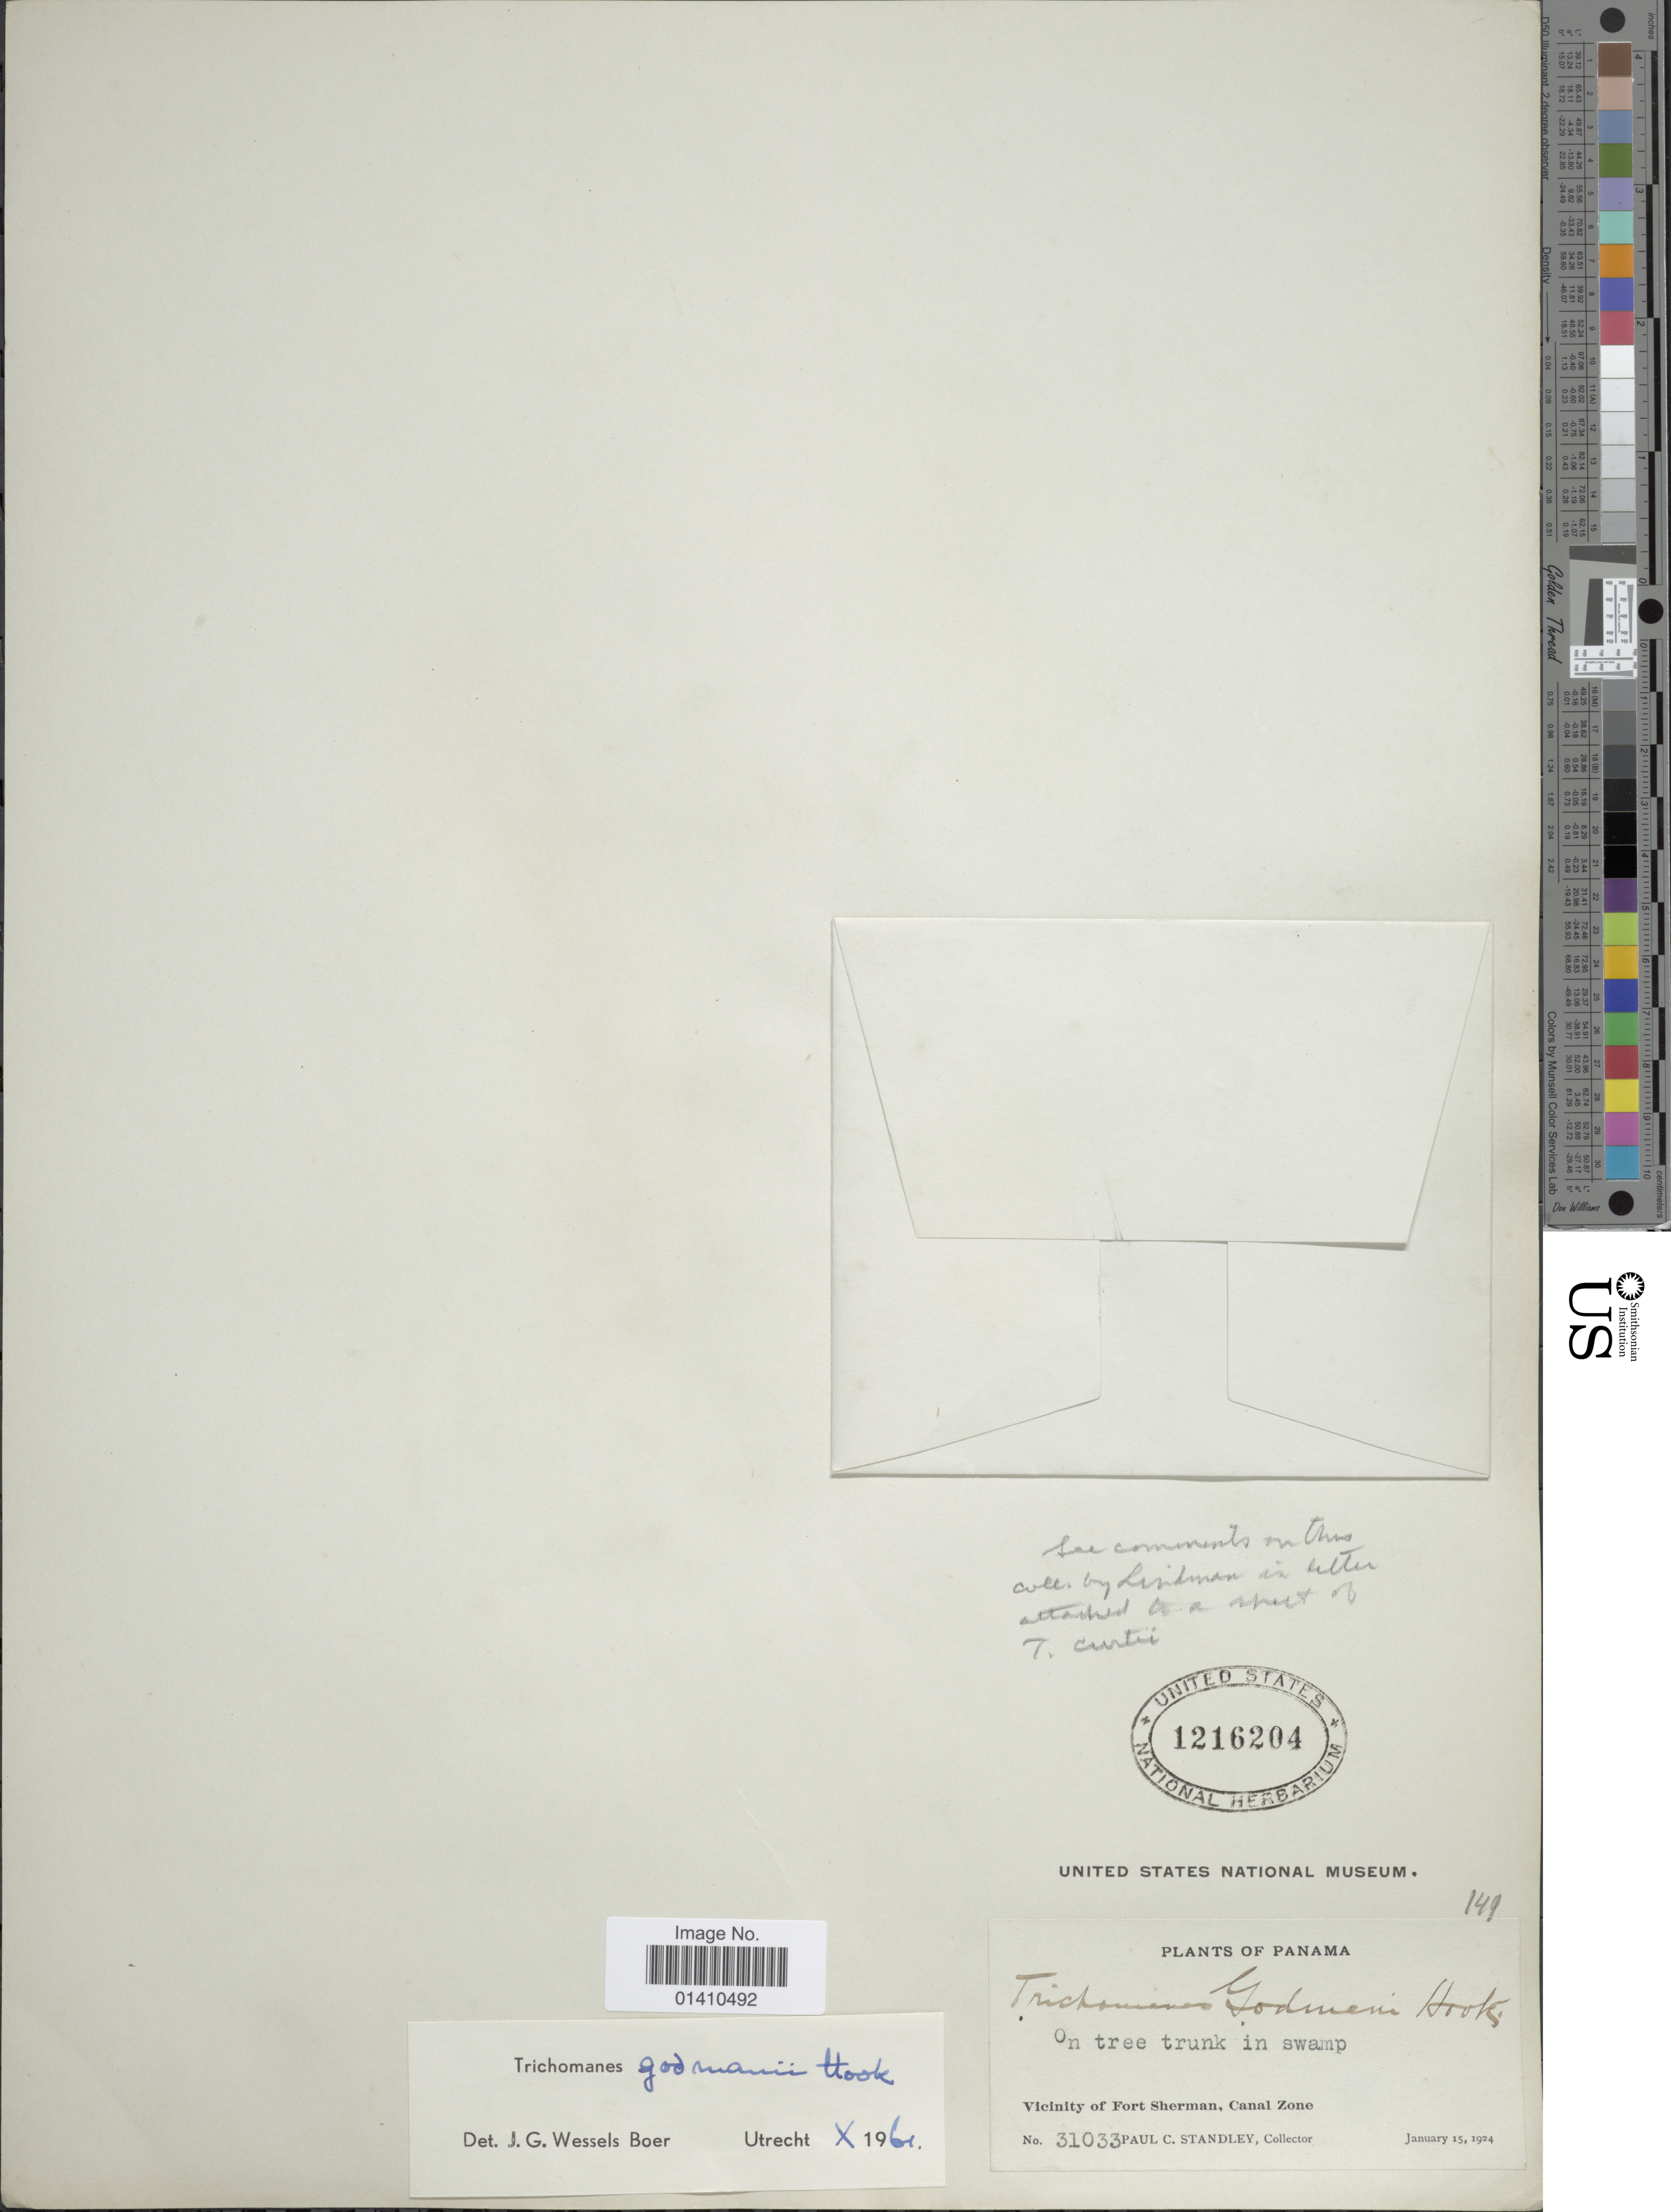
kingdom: Plantae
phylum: Tracheophyta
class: Polypodiopsida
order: Hymenophyllales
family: Hymenophyllaceae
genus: Didymoglossum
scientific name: Didymoglossum godmanii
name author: (Hook. ex Baker) Ebihara & Dubuisson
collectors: P. C. Standley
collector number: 31033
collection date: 1924-01-15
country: Panama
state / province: Colón / Panamá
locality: Vicinity of Fort Sherman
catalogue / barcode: US 1216204